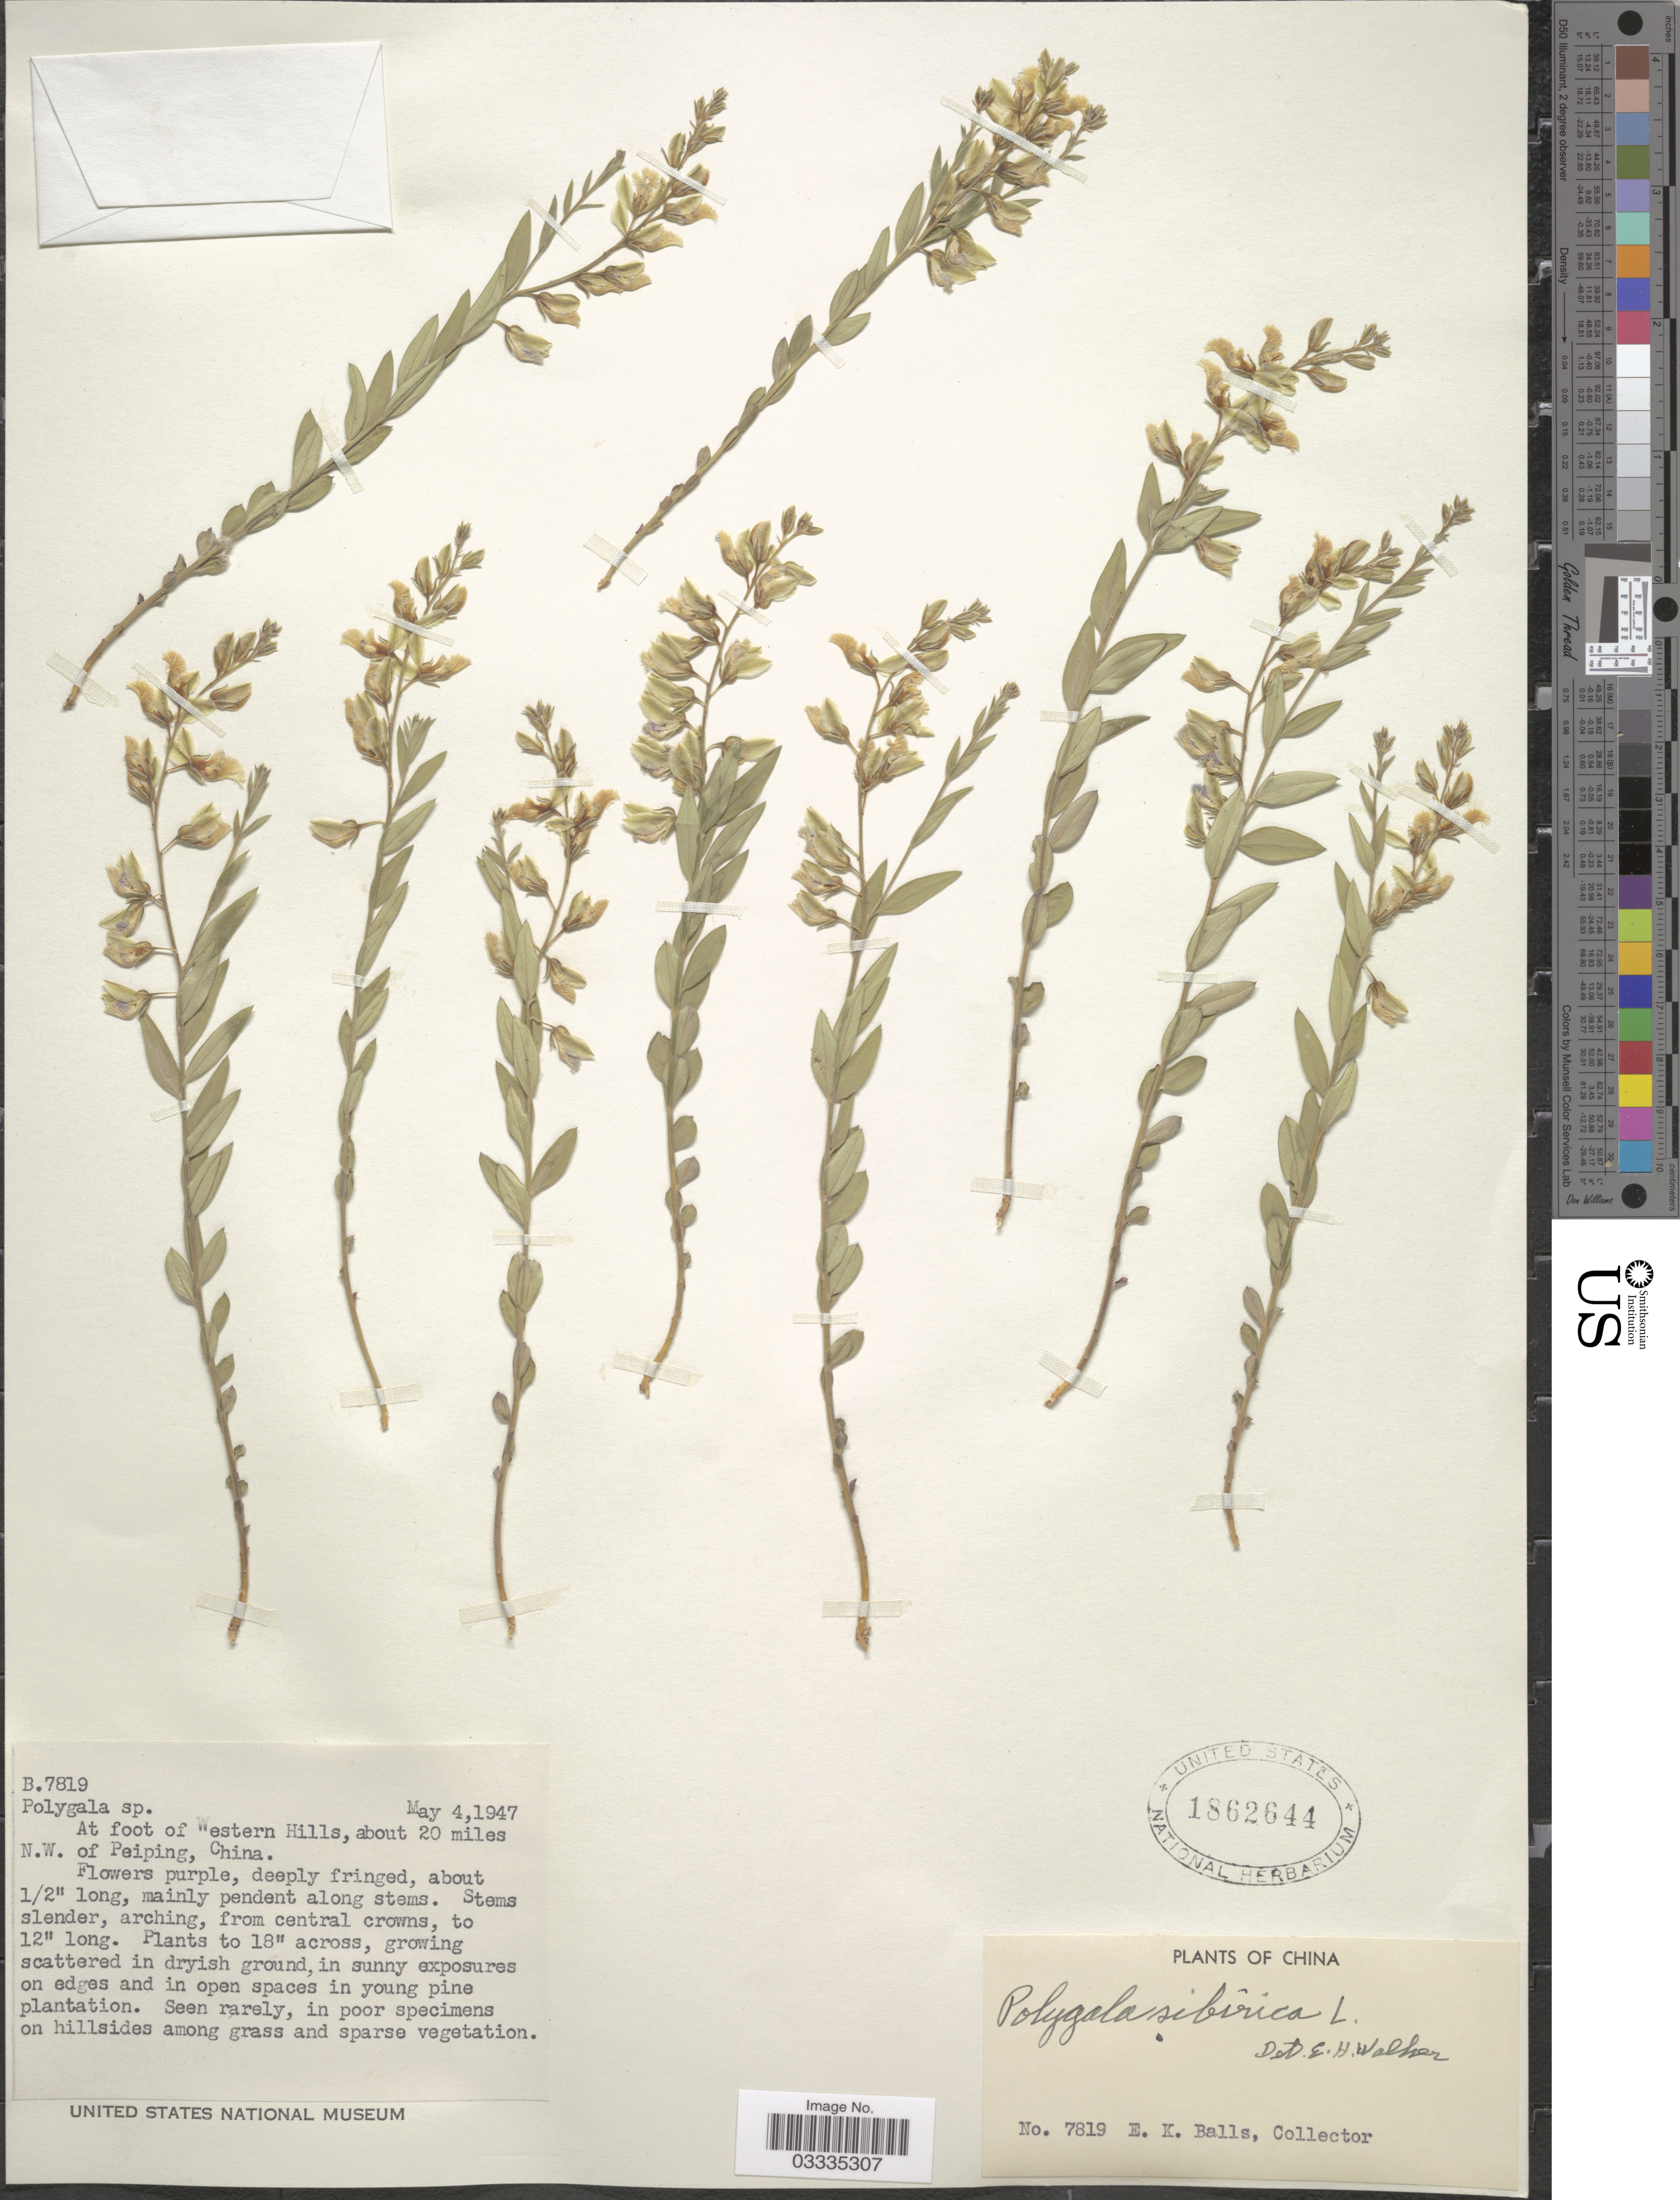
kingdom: Plantae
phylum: Tracheophyta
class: Magnoliopsida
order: Fabales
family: Polygalaceae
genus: Polygala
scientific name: Polygala sibirica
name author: L.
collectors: E. K. Balls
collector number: B7819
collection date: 1947-05-04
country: China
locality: At foot of Western Hills, about 20 miles N.W. of Peiping.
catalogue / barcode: US 1862644